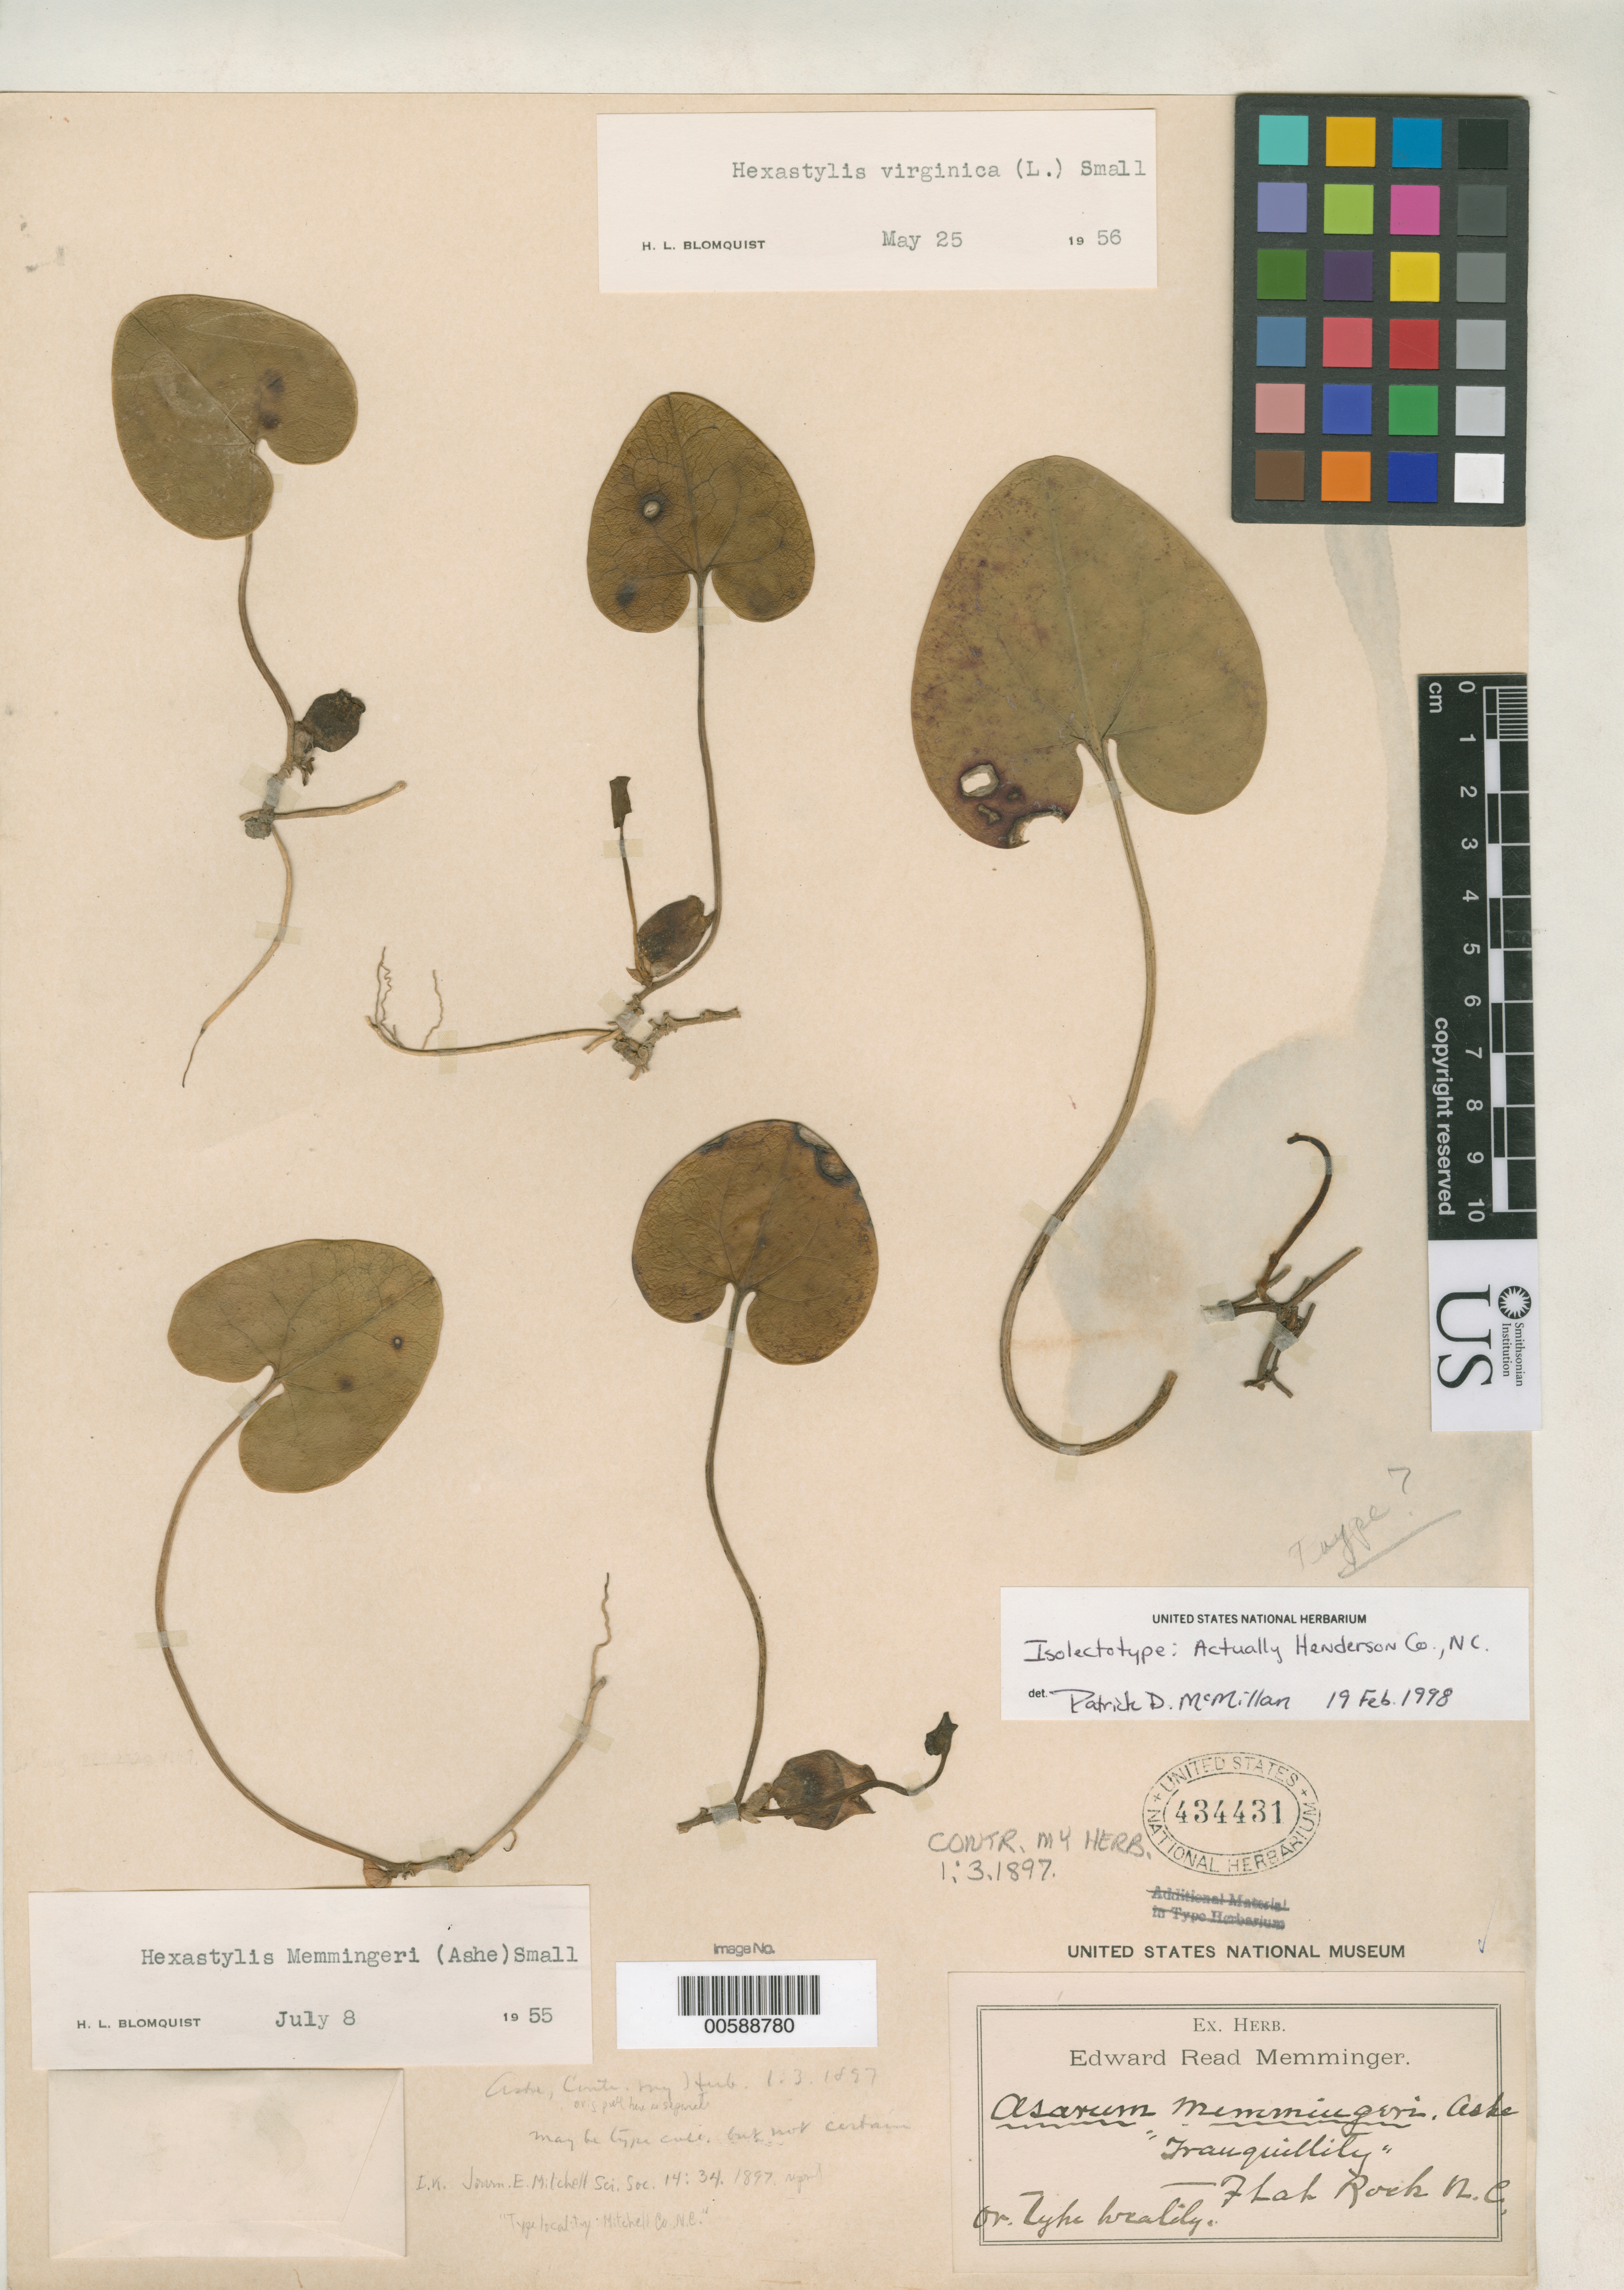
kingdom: Plantae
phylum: Tracheophyta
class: Magnoliopsida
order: Piperales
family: Aristolochiaceae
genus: Asarum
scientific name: Asarum memmingeri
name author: Ashe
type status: Isolectotype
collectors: E. Memminger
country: United States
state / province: North Carolina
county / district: Henderson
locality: Flat Rock, "tranquillity'.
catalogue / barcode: US 434431